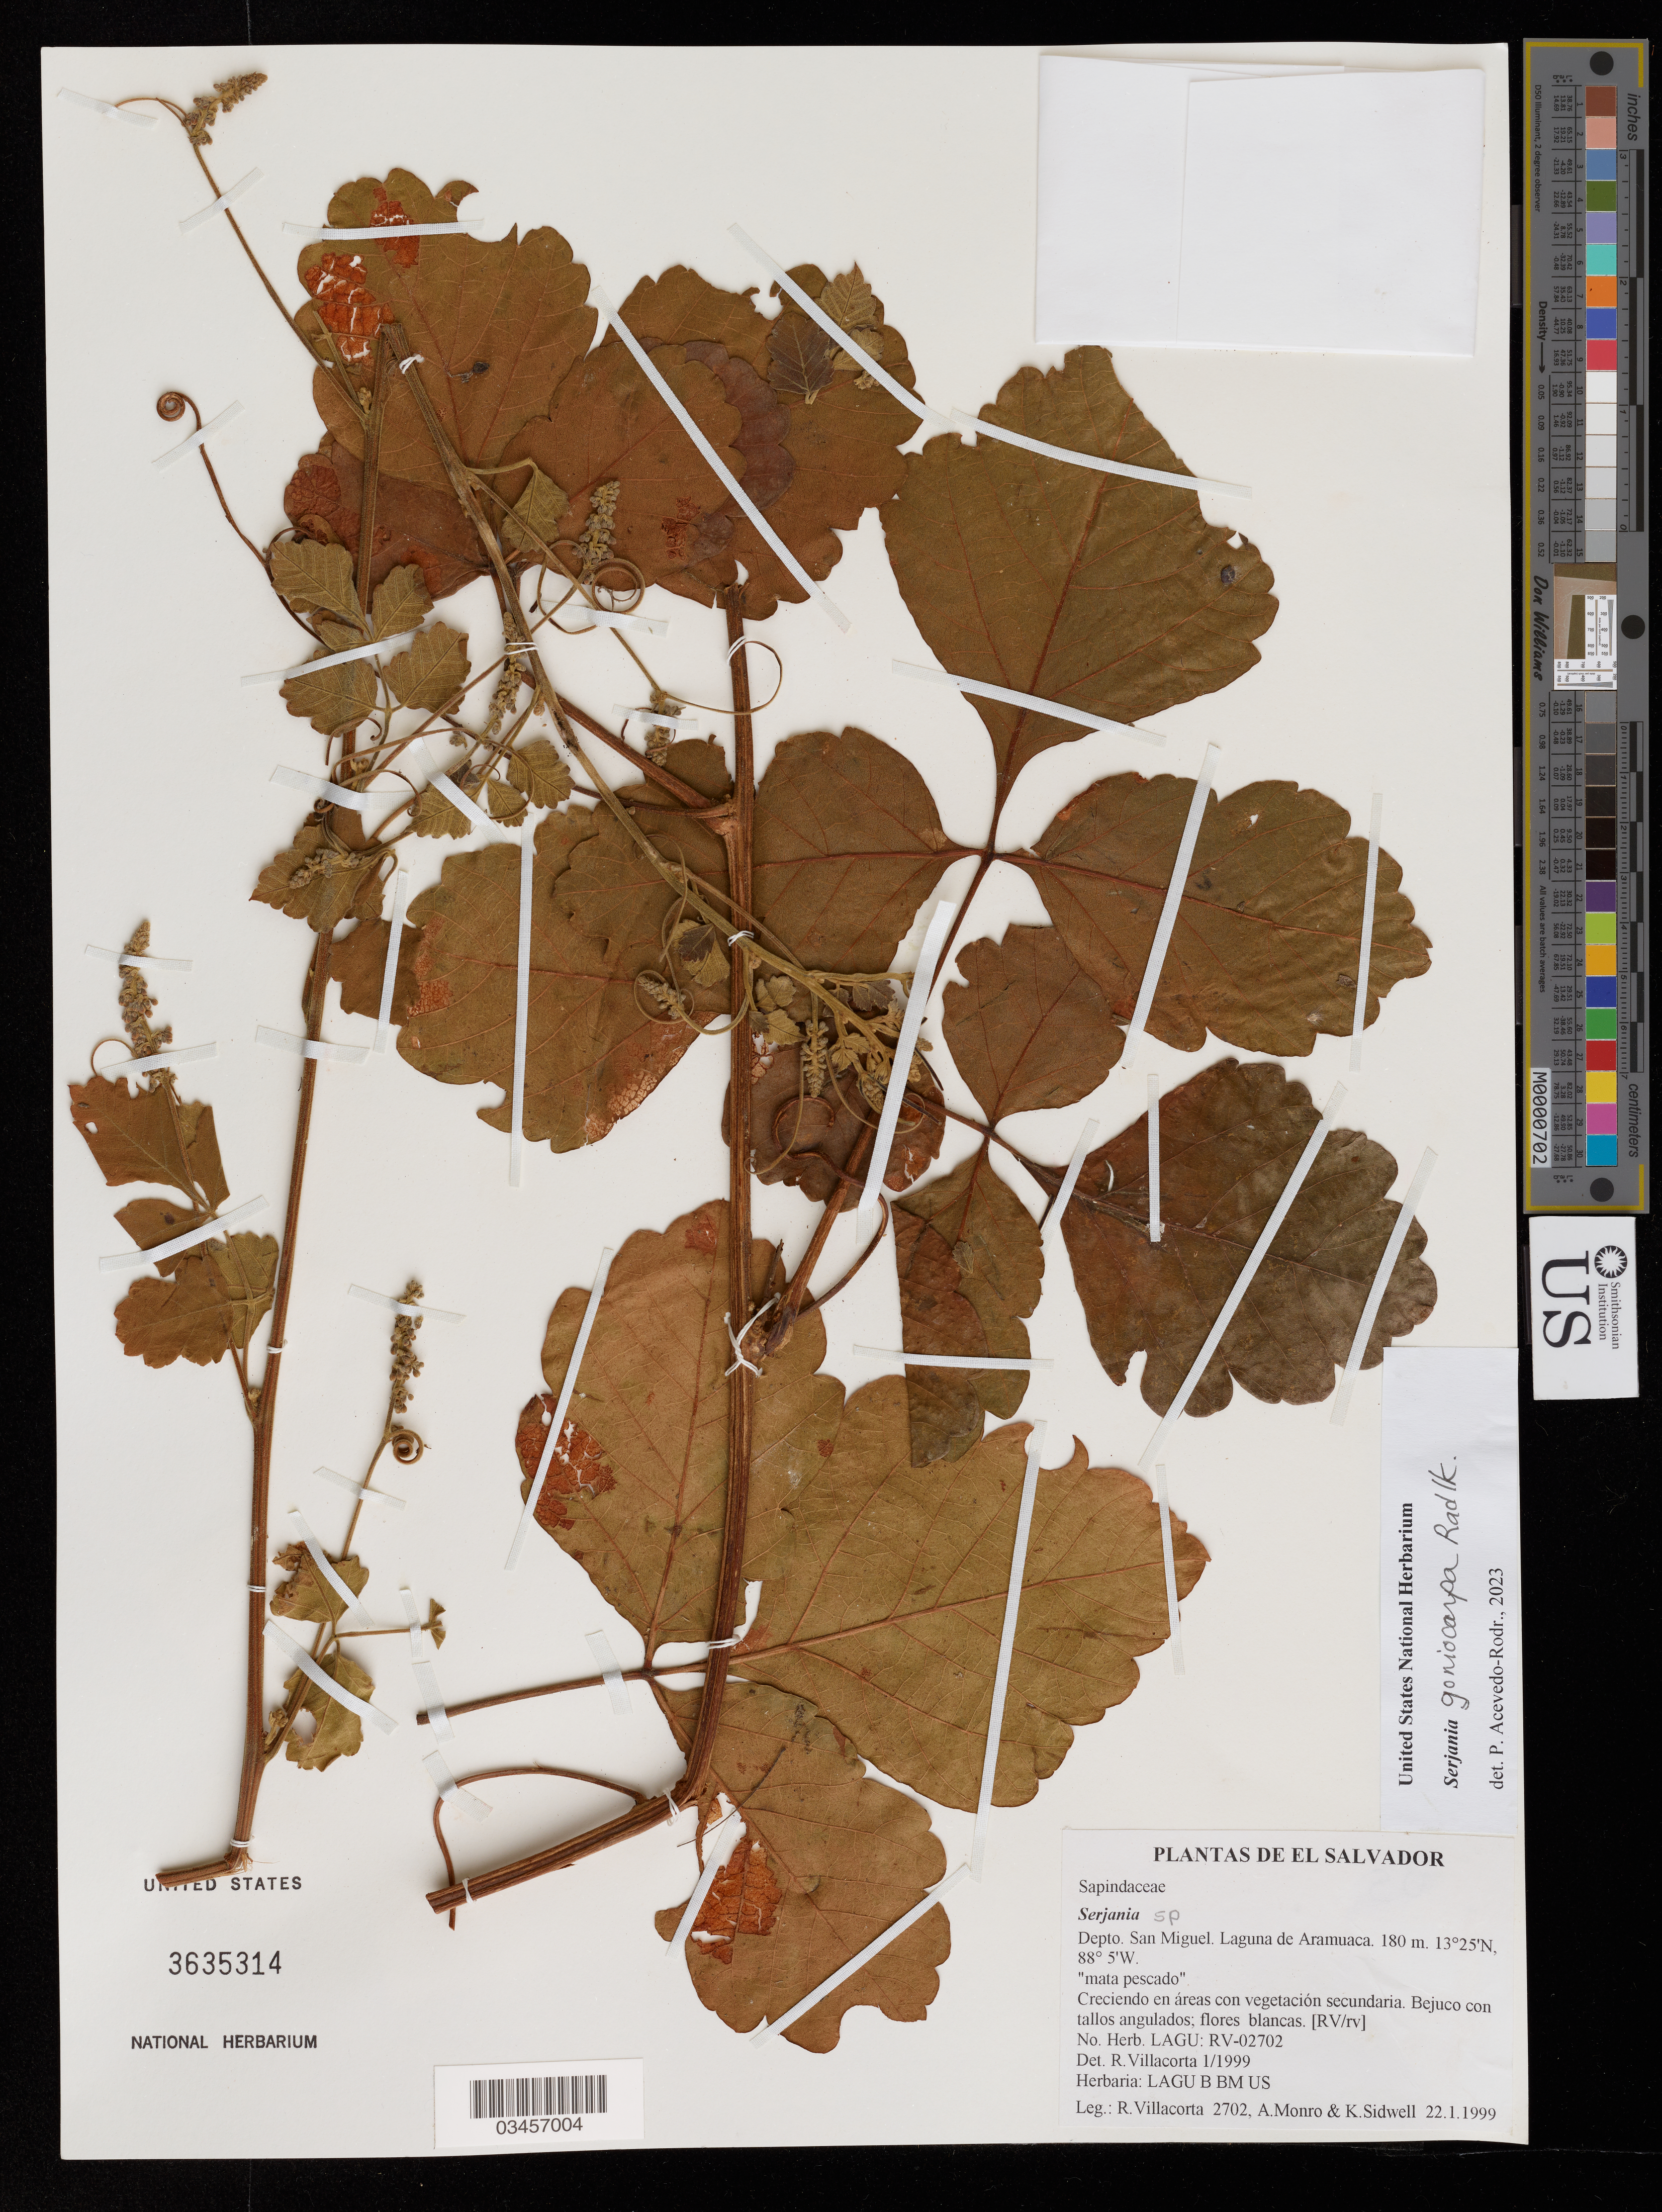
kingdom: Plantae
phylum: Tracheophyta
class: Magnoliopsida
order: Sapindales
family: Sapindaceae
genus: Serjania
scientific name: Serjania lobulata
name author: Standl. & Steyerm.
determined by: Acevedo-Rodriguez, P., (US), Smithsonian Institution - National Museum of Natural History (UNITED STATES)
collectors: R. Villacorta, A. Monro & K. Sidwell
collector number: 2702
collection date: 1999-01-22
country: El Salvador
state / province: San Miguel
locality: Laguna de Armauca.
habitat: Creciendo en areas con vegetacion secundaria.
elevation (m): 180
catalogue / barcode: US 3635314